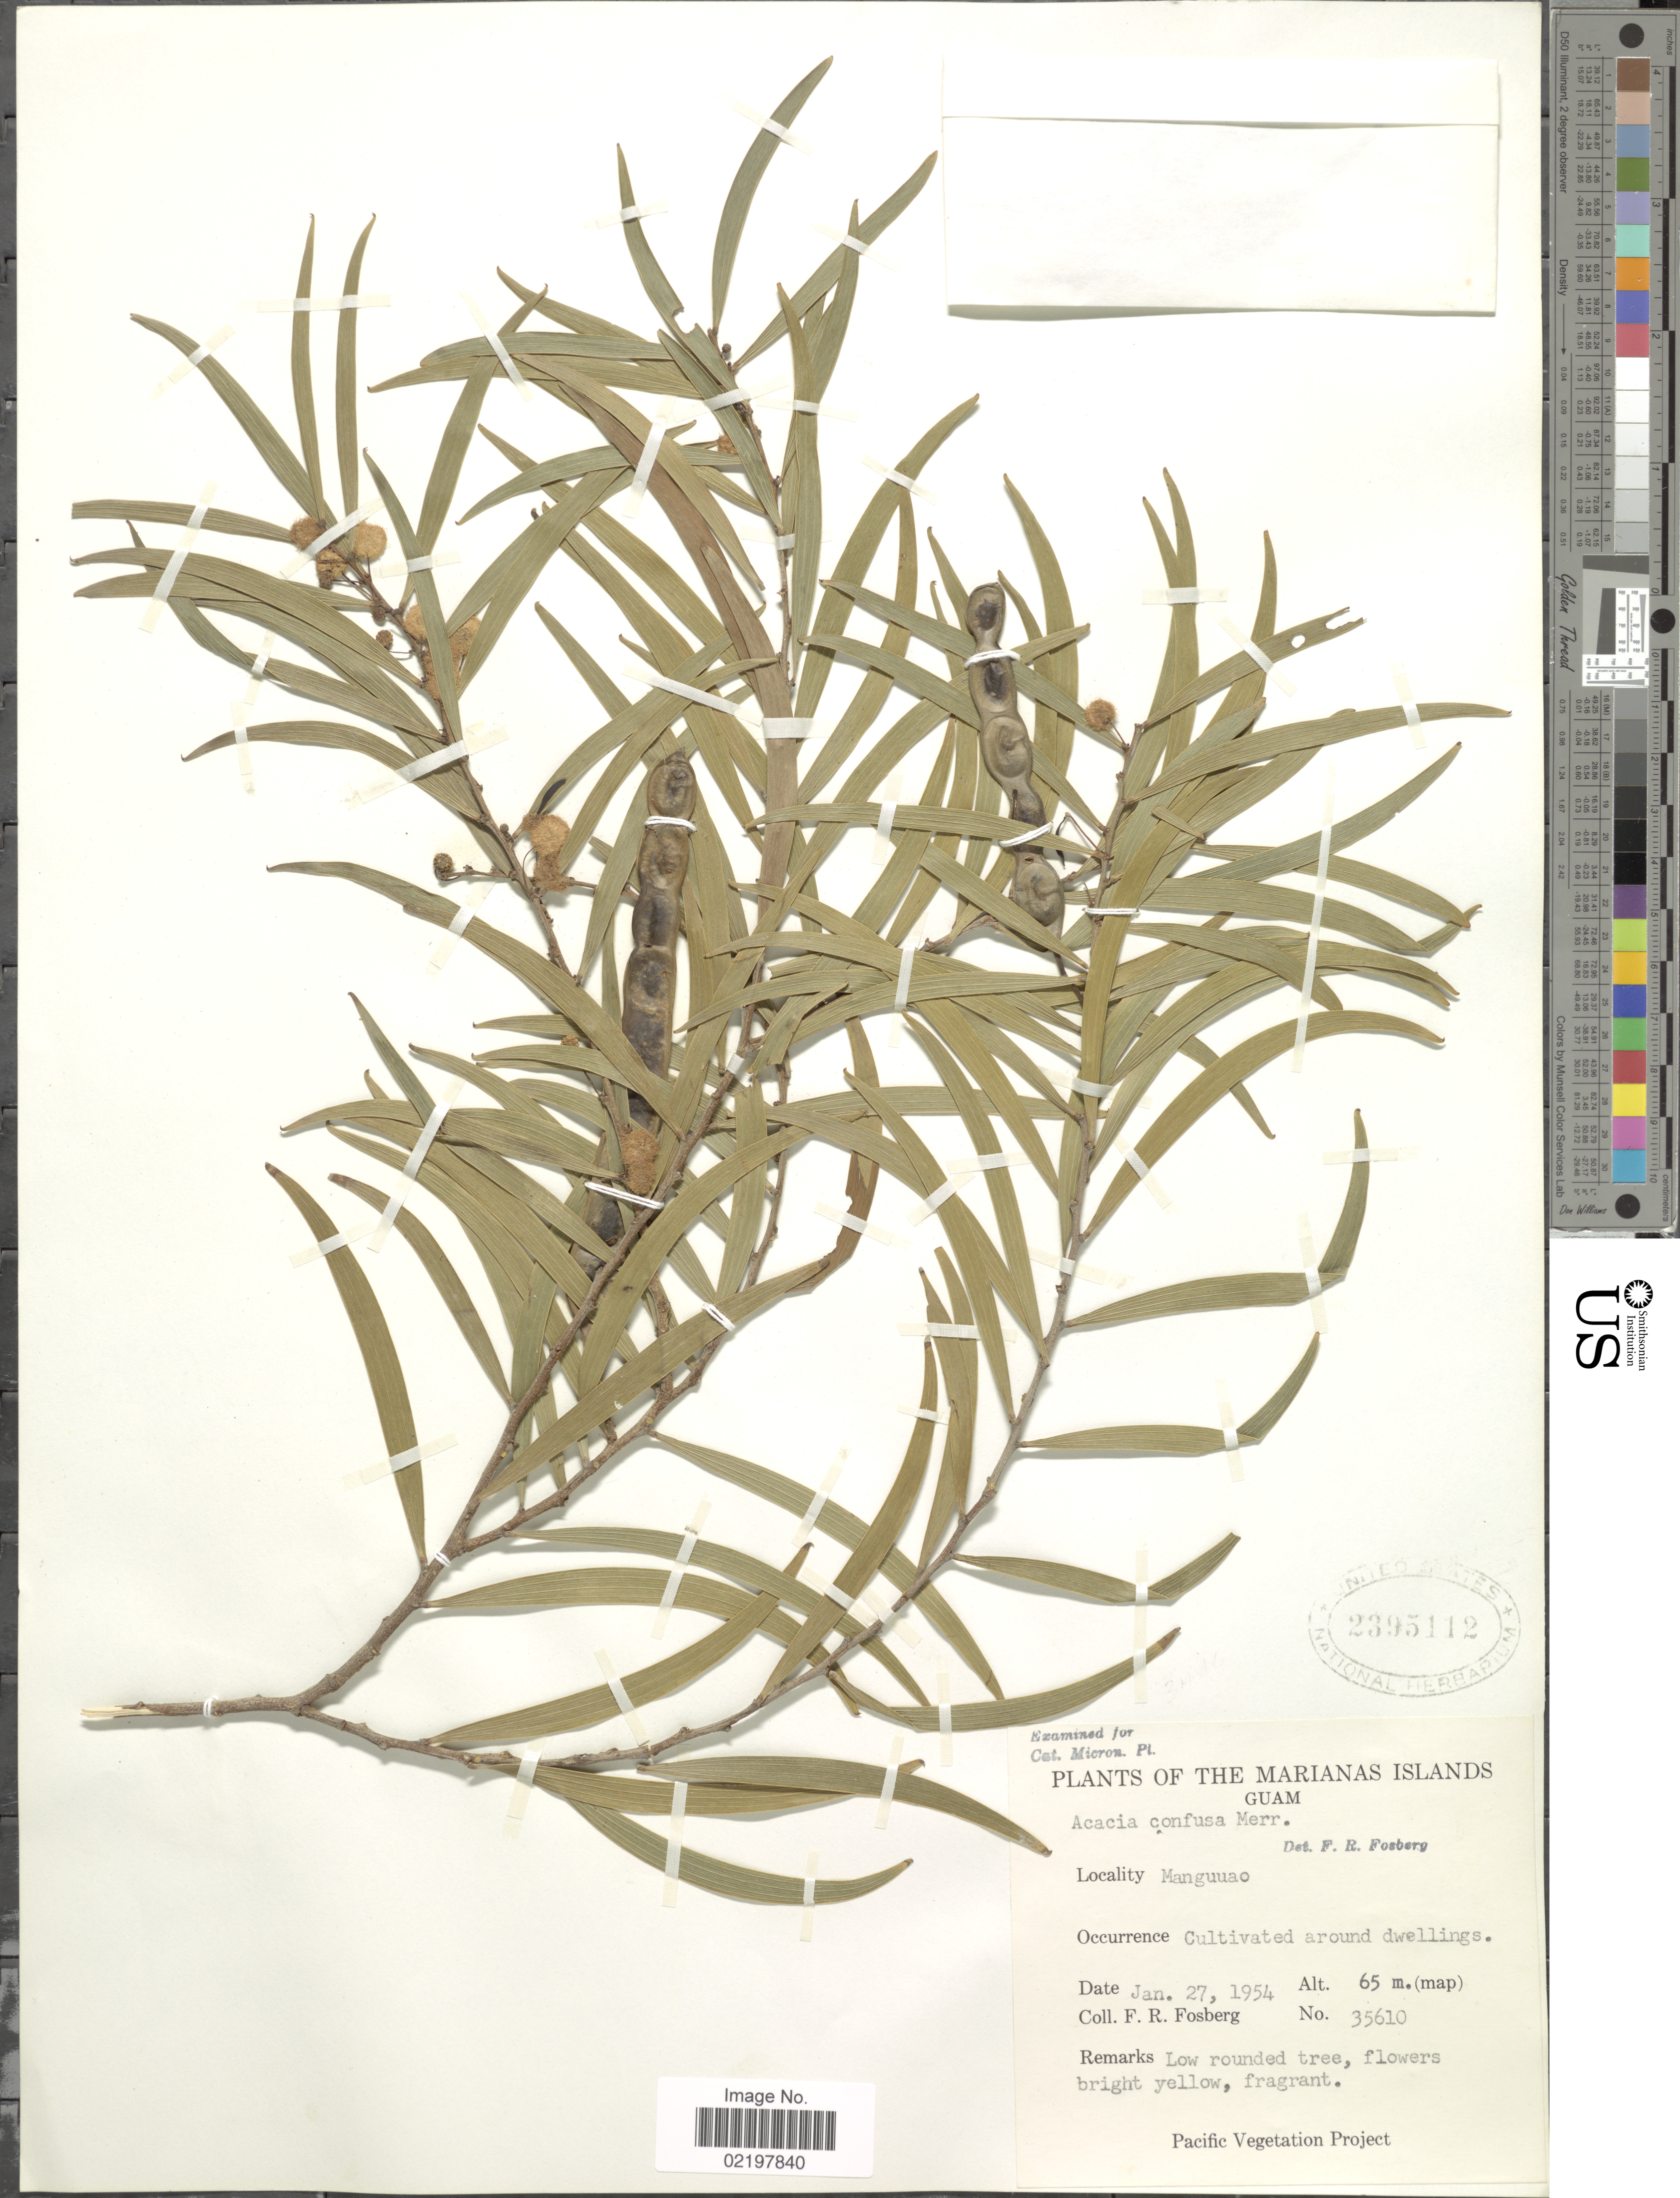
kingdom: Plantae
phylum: Tracheophyta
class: Magnoliopsida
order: Fabales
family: Fabaceae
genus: Acacia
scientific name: Acacia confusa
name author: Merr.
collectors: F. R. Fosberg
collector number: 35610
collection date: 1954-01-27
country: Guam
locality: The Marianas Islands, Guam, Manguuao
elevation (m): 65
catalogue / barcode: US 2395112